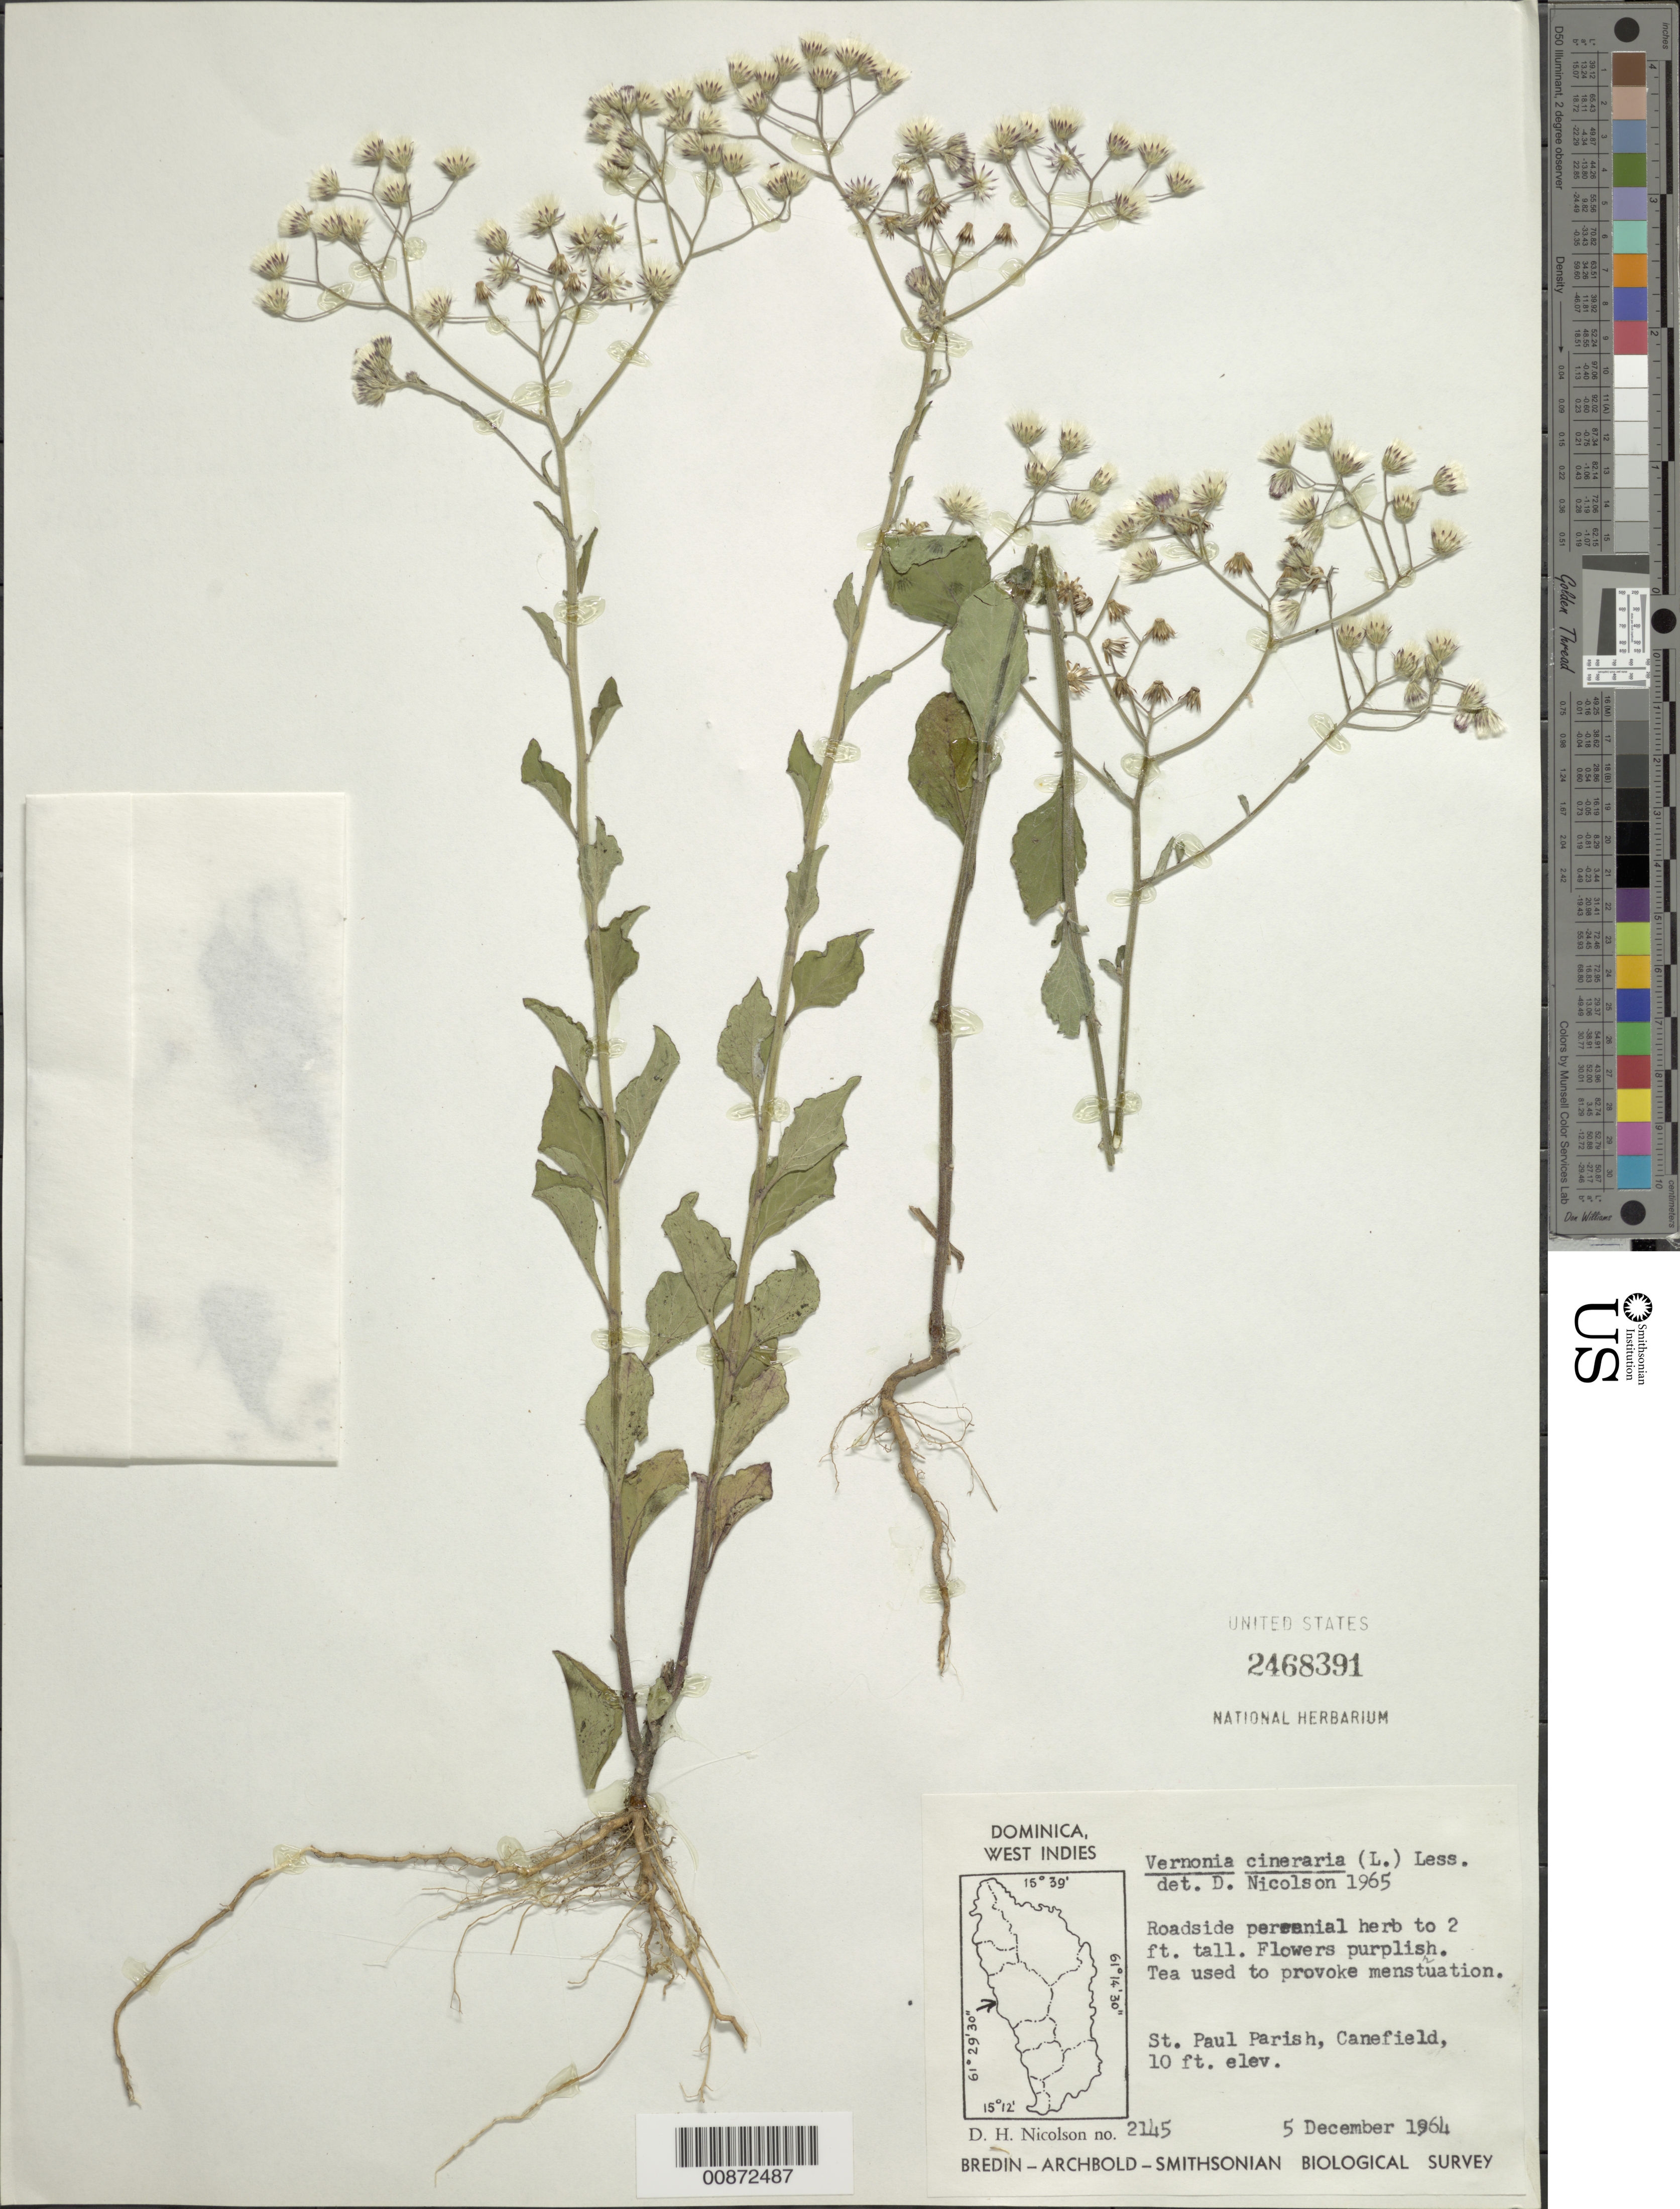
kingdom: Plantae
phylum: Tracheophyta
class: Magnoliopsida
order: Asterales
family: Asteraceae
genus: Cyanthillium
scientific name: Cyanthillium cinereum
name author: (L.) H. Rob.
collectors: D. H. Nicolson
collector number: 2145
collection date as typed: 05 Dec 1964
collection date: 1964-12-05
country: Dominica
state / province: St. Paul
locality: Canefield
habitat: Roadside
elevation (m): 3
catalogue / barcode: US 2468391